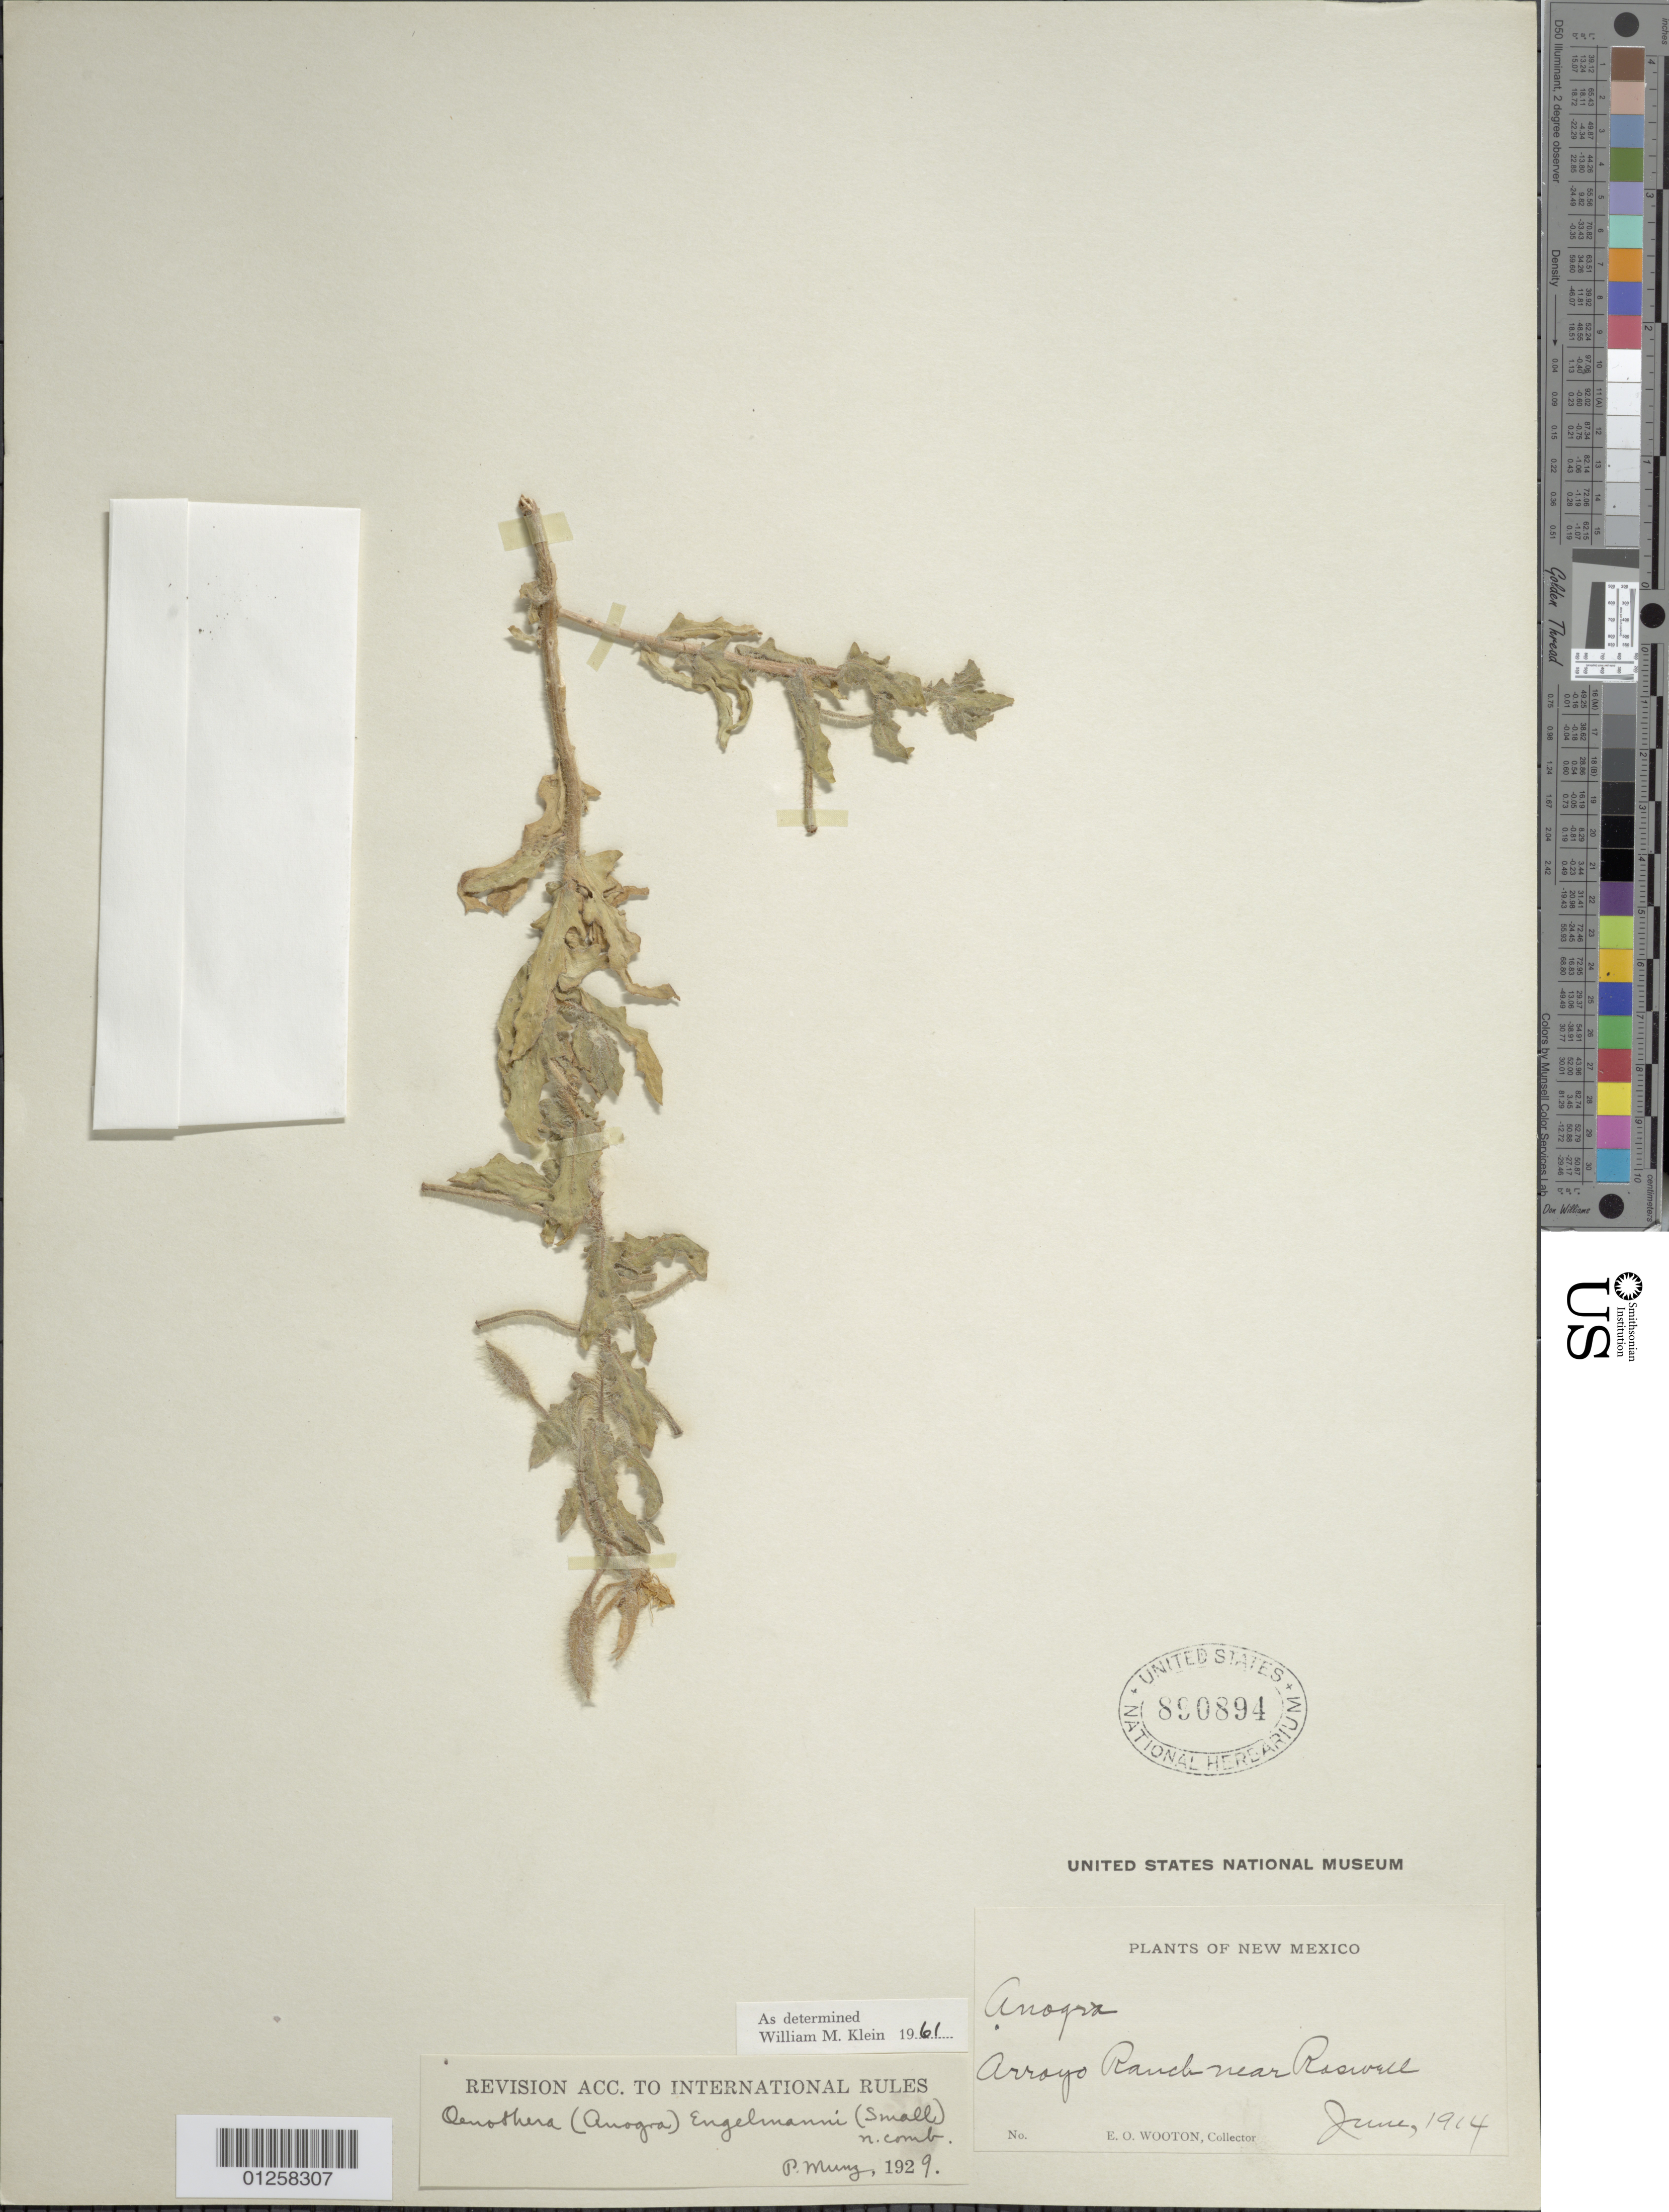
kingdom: Plantae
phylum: Tracheophyta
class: Magnoliopsida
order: Myrtales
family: Onagraceae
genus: Oenothera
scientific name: Oenothera engelmannii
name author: (Small) Munz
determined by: Klein, W. M.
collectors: E. O. Wooton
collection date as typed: Jun 1914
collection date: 1914-06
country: United States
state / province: New Mexico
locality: Arroyo Ranch near Roswell.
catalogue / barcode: US 890894